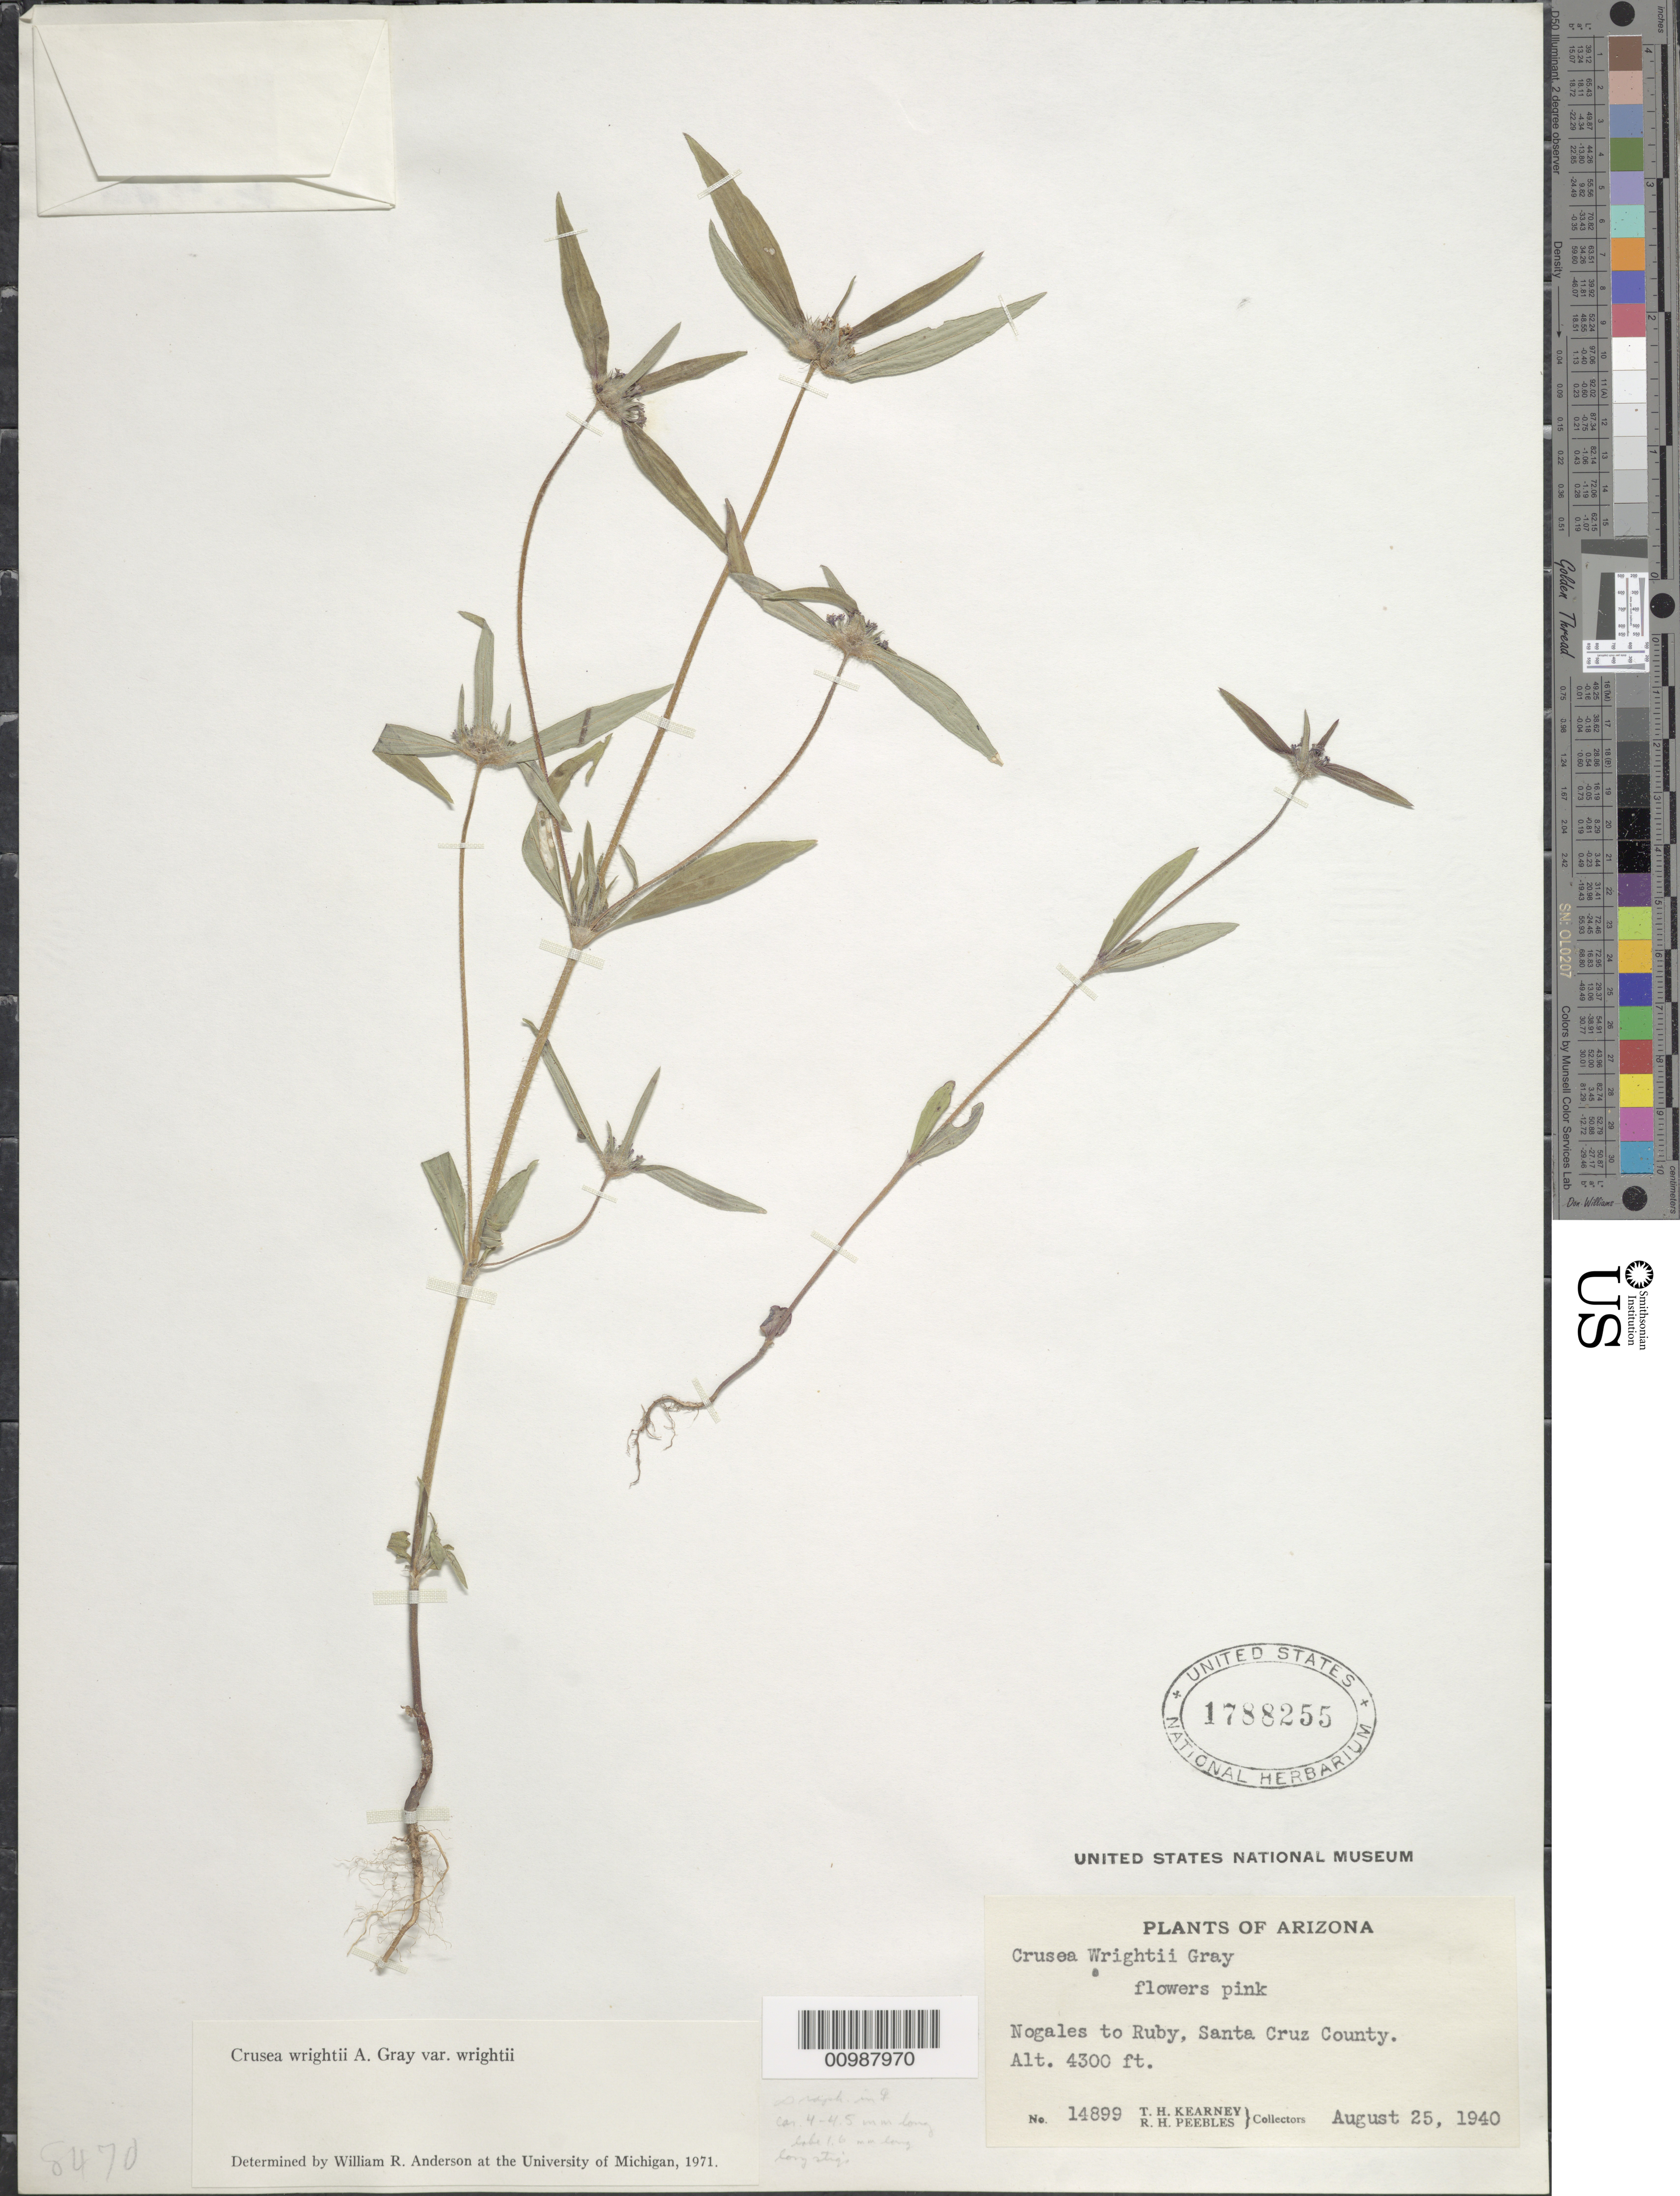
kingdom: Plantae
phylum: Tracheophyta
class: Magnoliopsida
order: Gentianales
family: Rubiaceae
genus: Crusea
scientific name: Crusea wrightii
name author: A. Gray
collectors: T. H. Kearney & R. H. Peebles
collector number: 14899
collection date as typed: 25 Aug 1940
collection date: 1940-08-25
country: United States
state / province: Arizona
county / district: Santa Cruz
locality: Nogales to Ruby.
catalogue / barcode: US 1788255